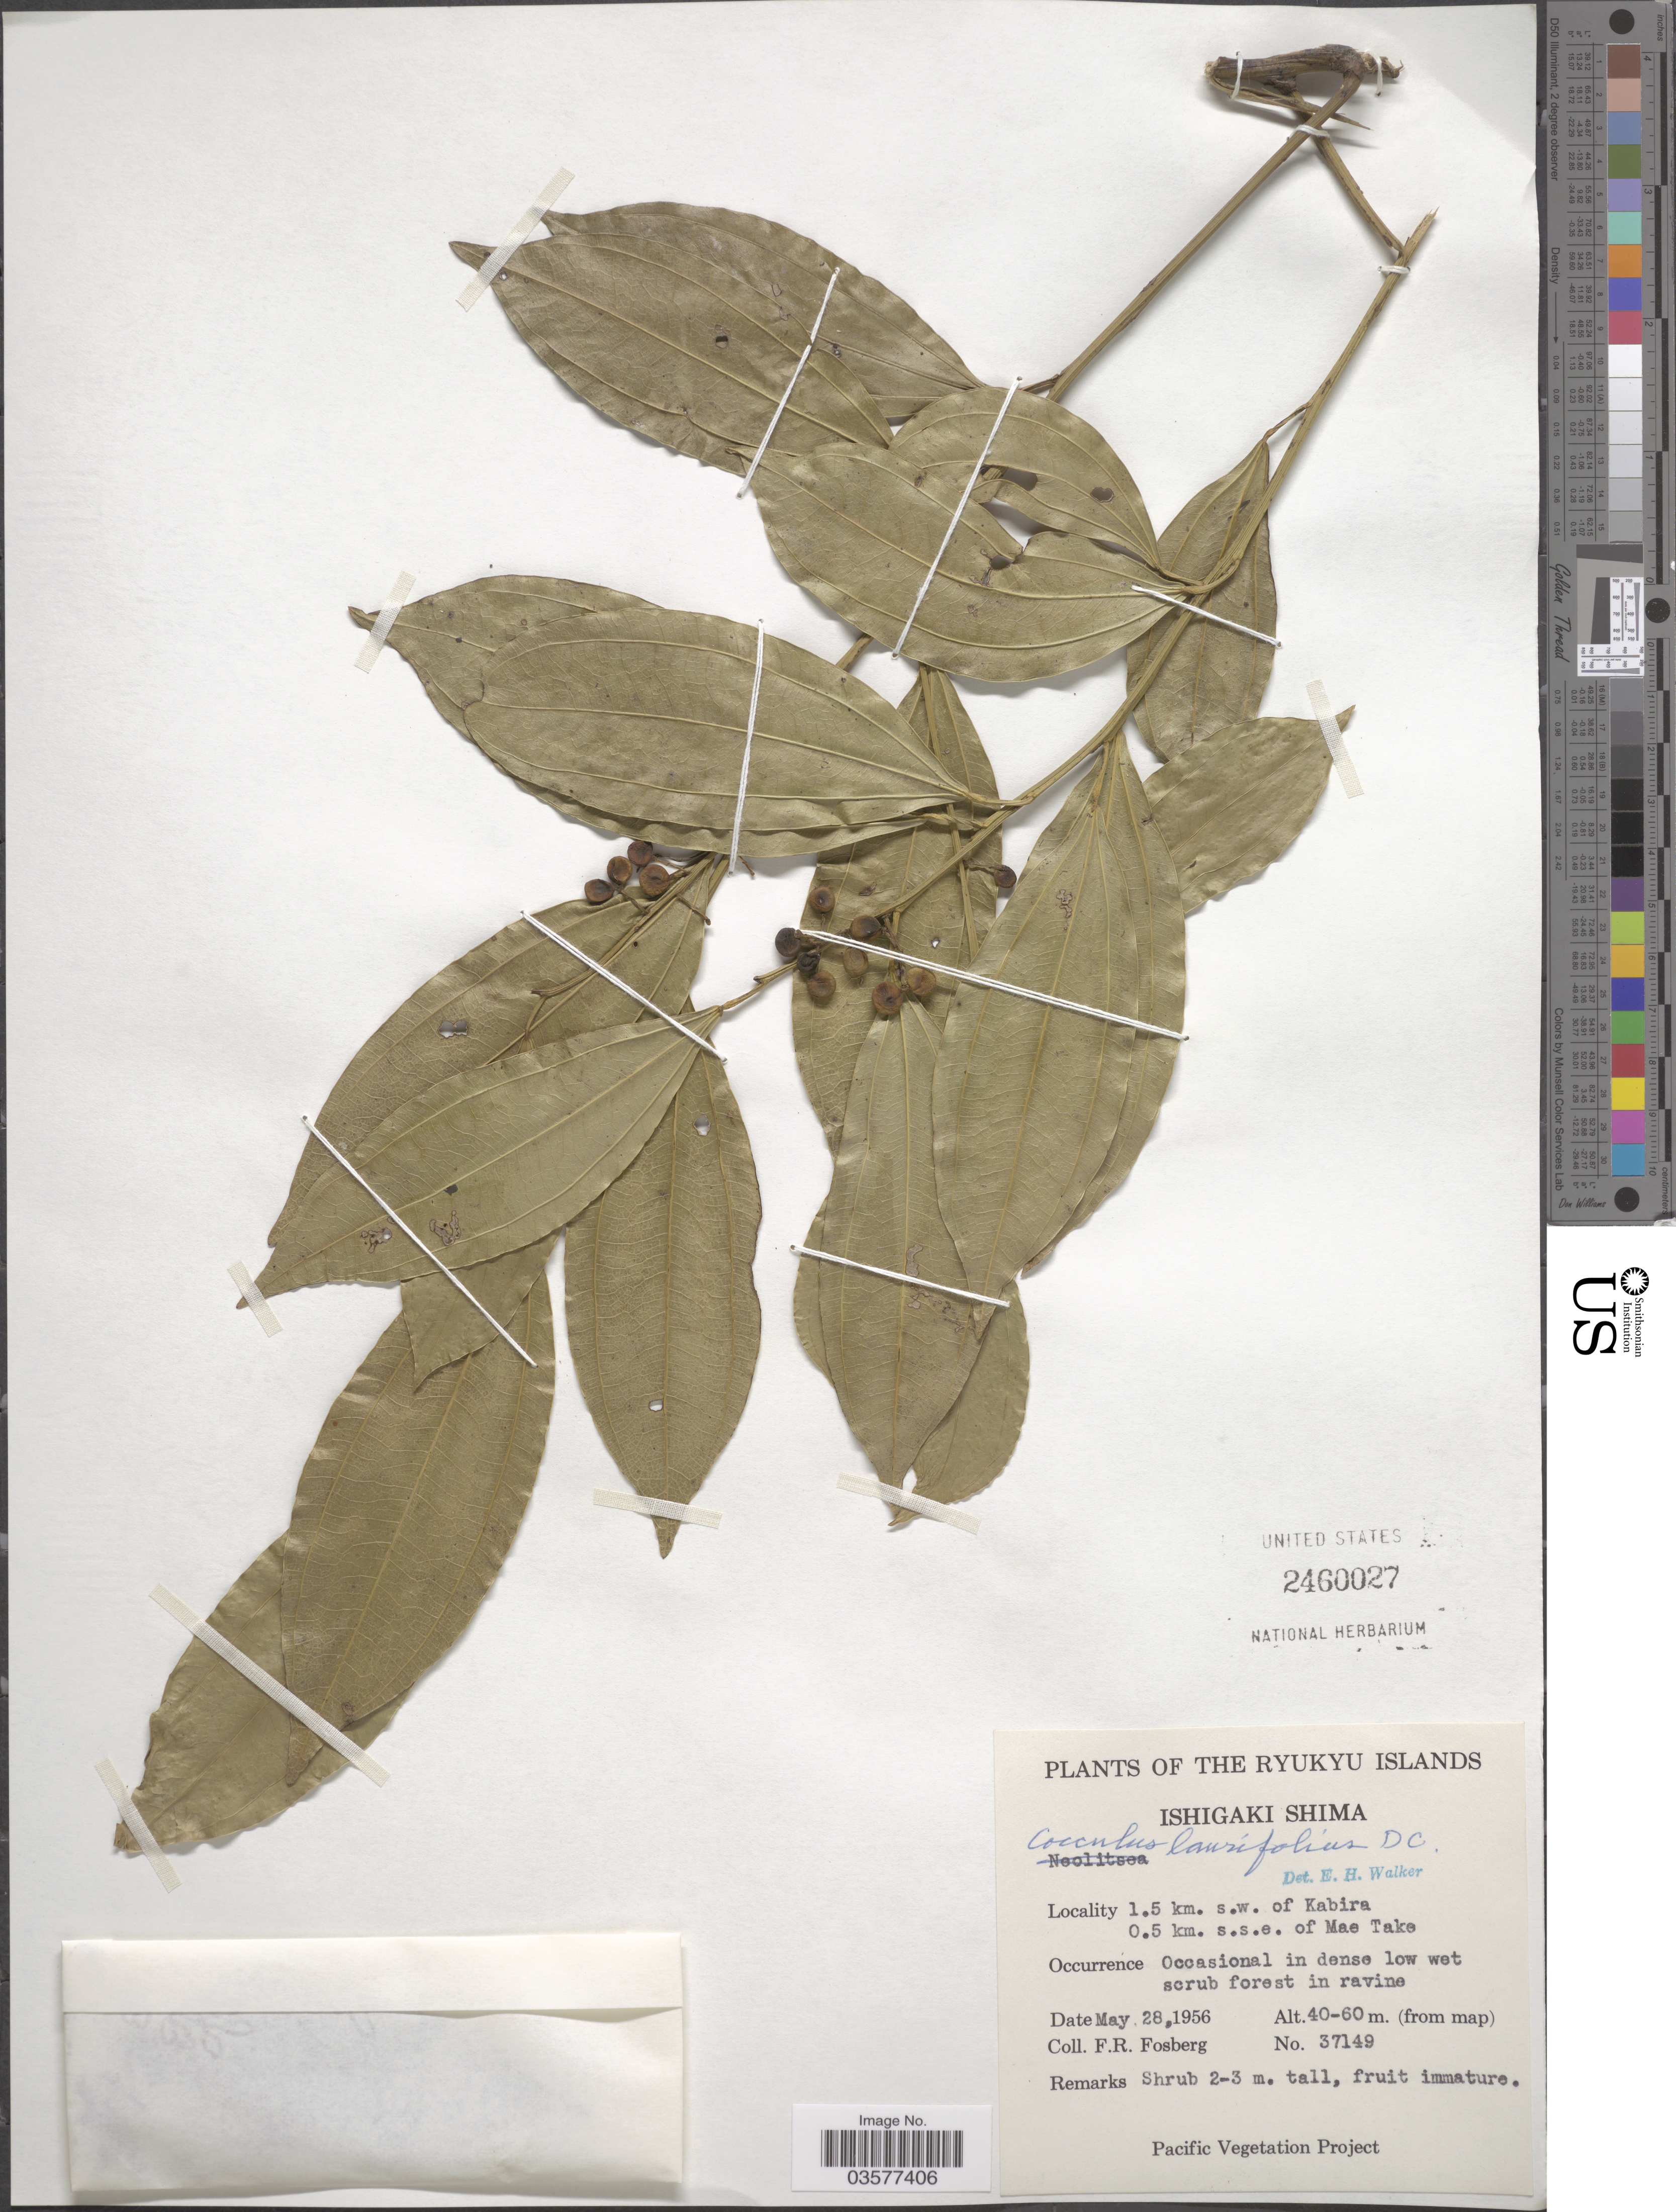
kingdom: Plantae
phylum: Tracheophyta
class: Magnoliopsida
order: Ranunculales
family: Menispermaceae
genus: Cocculus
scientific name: Cocculus laurifolius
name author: DC.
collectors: F. R. Fosberg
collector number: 37149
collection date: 1956-05-28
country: Japan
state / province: Okinawa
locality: The Ryukyu Islands. Ishigaki Shima. 1.5 km. s.w. of Kabira. 0.5 km. s.s.e. of Mae Take.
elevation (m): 40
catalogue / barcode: US 2460027